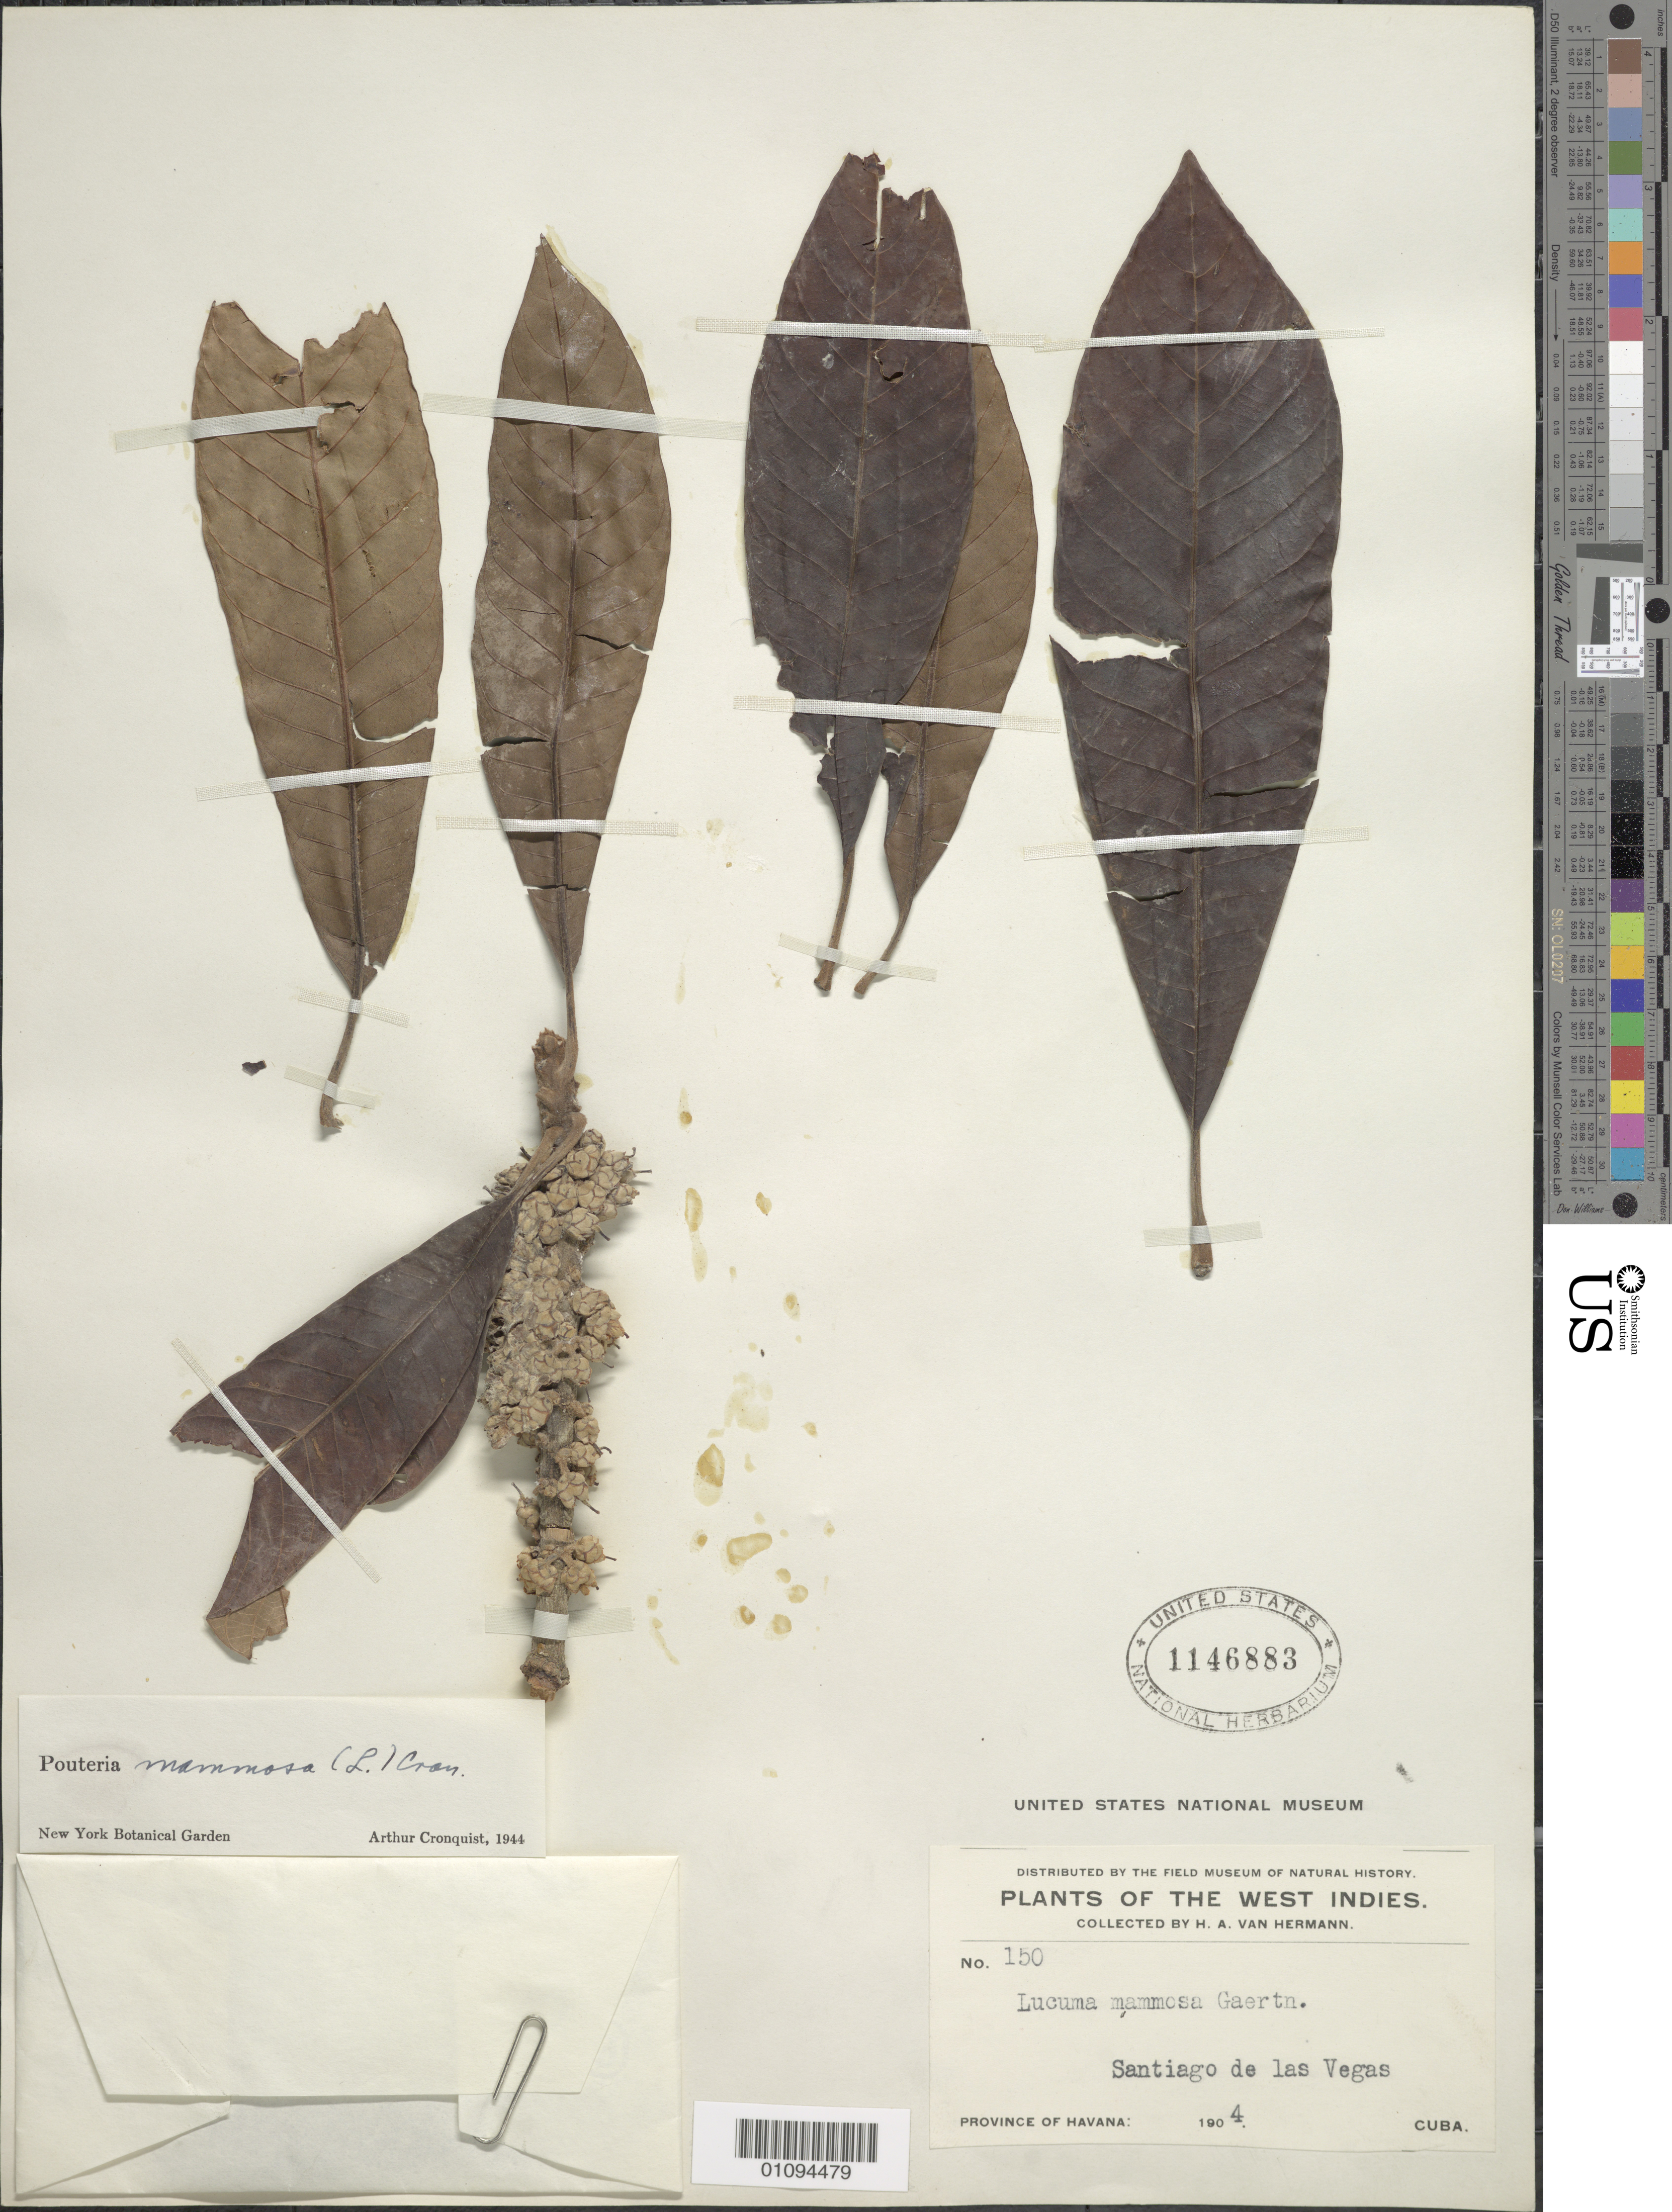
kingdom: Plantae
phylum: Tracheophyta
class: Magnoliopsida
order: Ericales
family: Sapotaceae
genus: Pouteria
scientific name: Pouteria mammosa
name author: (L.) Cronquist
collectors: H. A. Van Hermann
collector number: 150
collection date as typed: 1904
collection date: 1904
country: Cuba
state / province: La Habana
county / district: Municipio Boyeros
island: Cuba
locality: Santiago de las Vegas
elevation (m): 97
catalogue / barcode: US 1146883